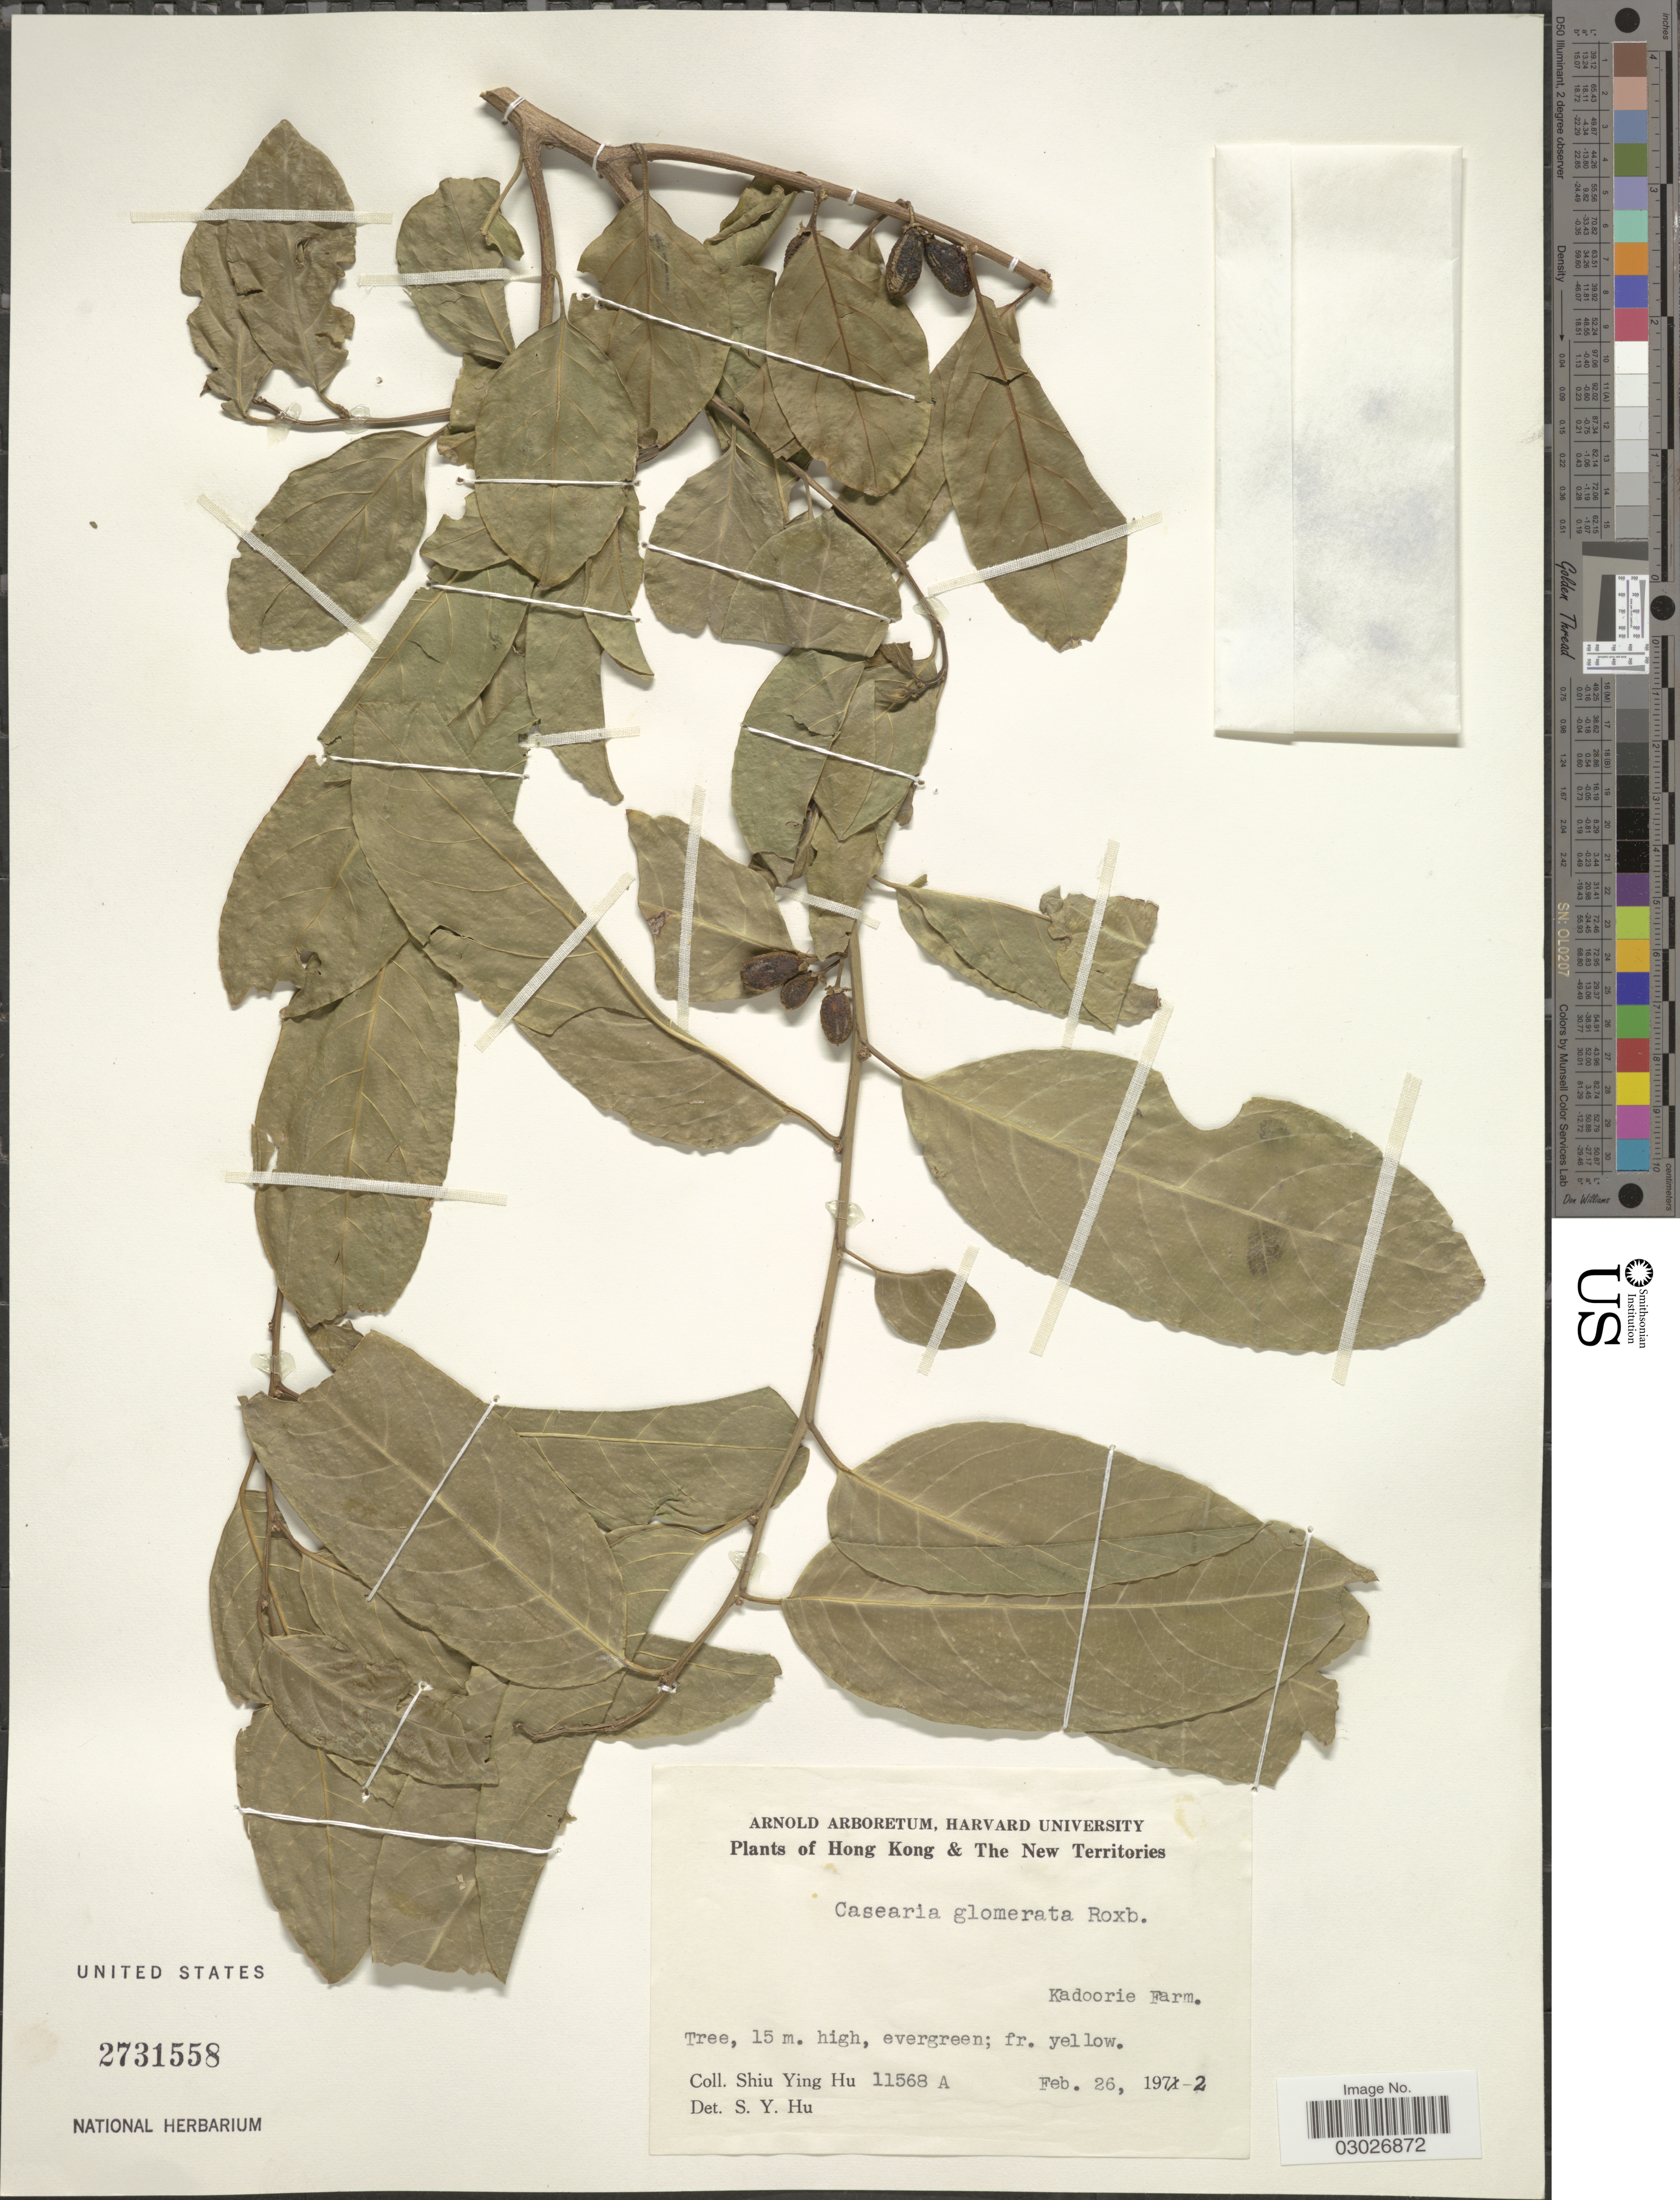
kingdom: Plantae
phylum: Tracheophyta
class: Magnoliopsida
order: Malpighiales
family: Salicaceae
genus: Casearia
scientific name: Casearia glomerata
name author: Roxb.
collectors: S. Y. Hu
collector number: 11568A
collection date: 1972-02-26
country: China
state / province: Hong Kong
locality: Hong Kong & The New Territories. Kadoorie Farm.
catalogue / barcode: US 2731558